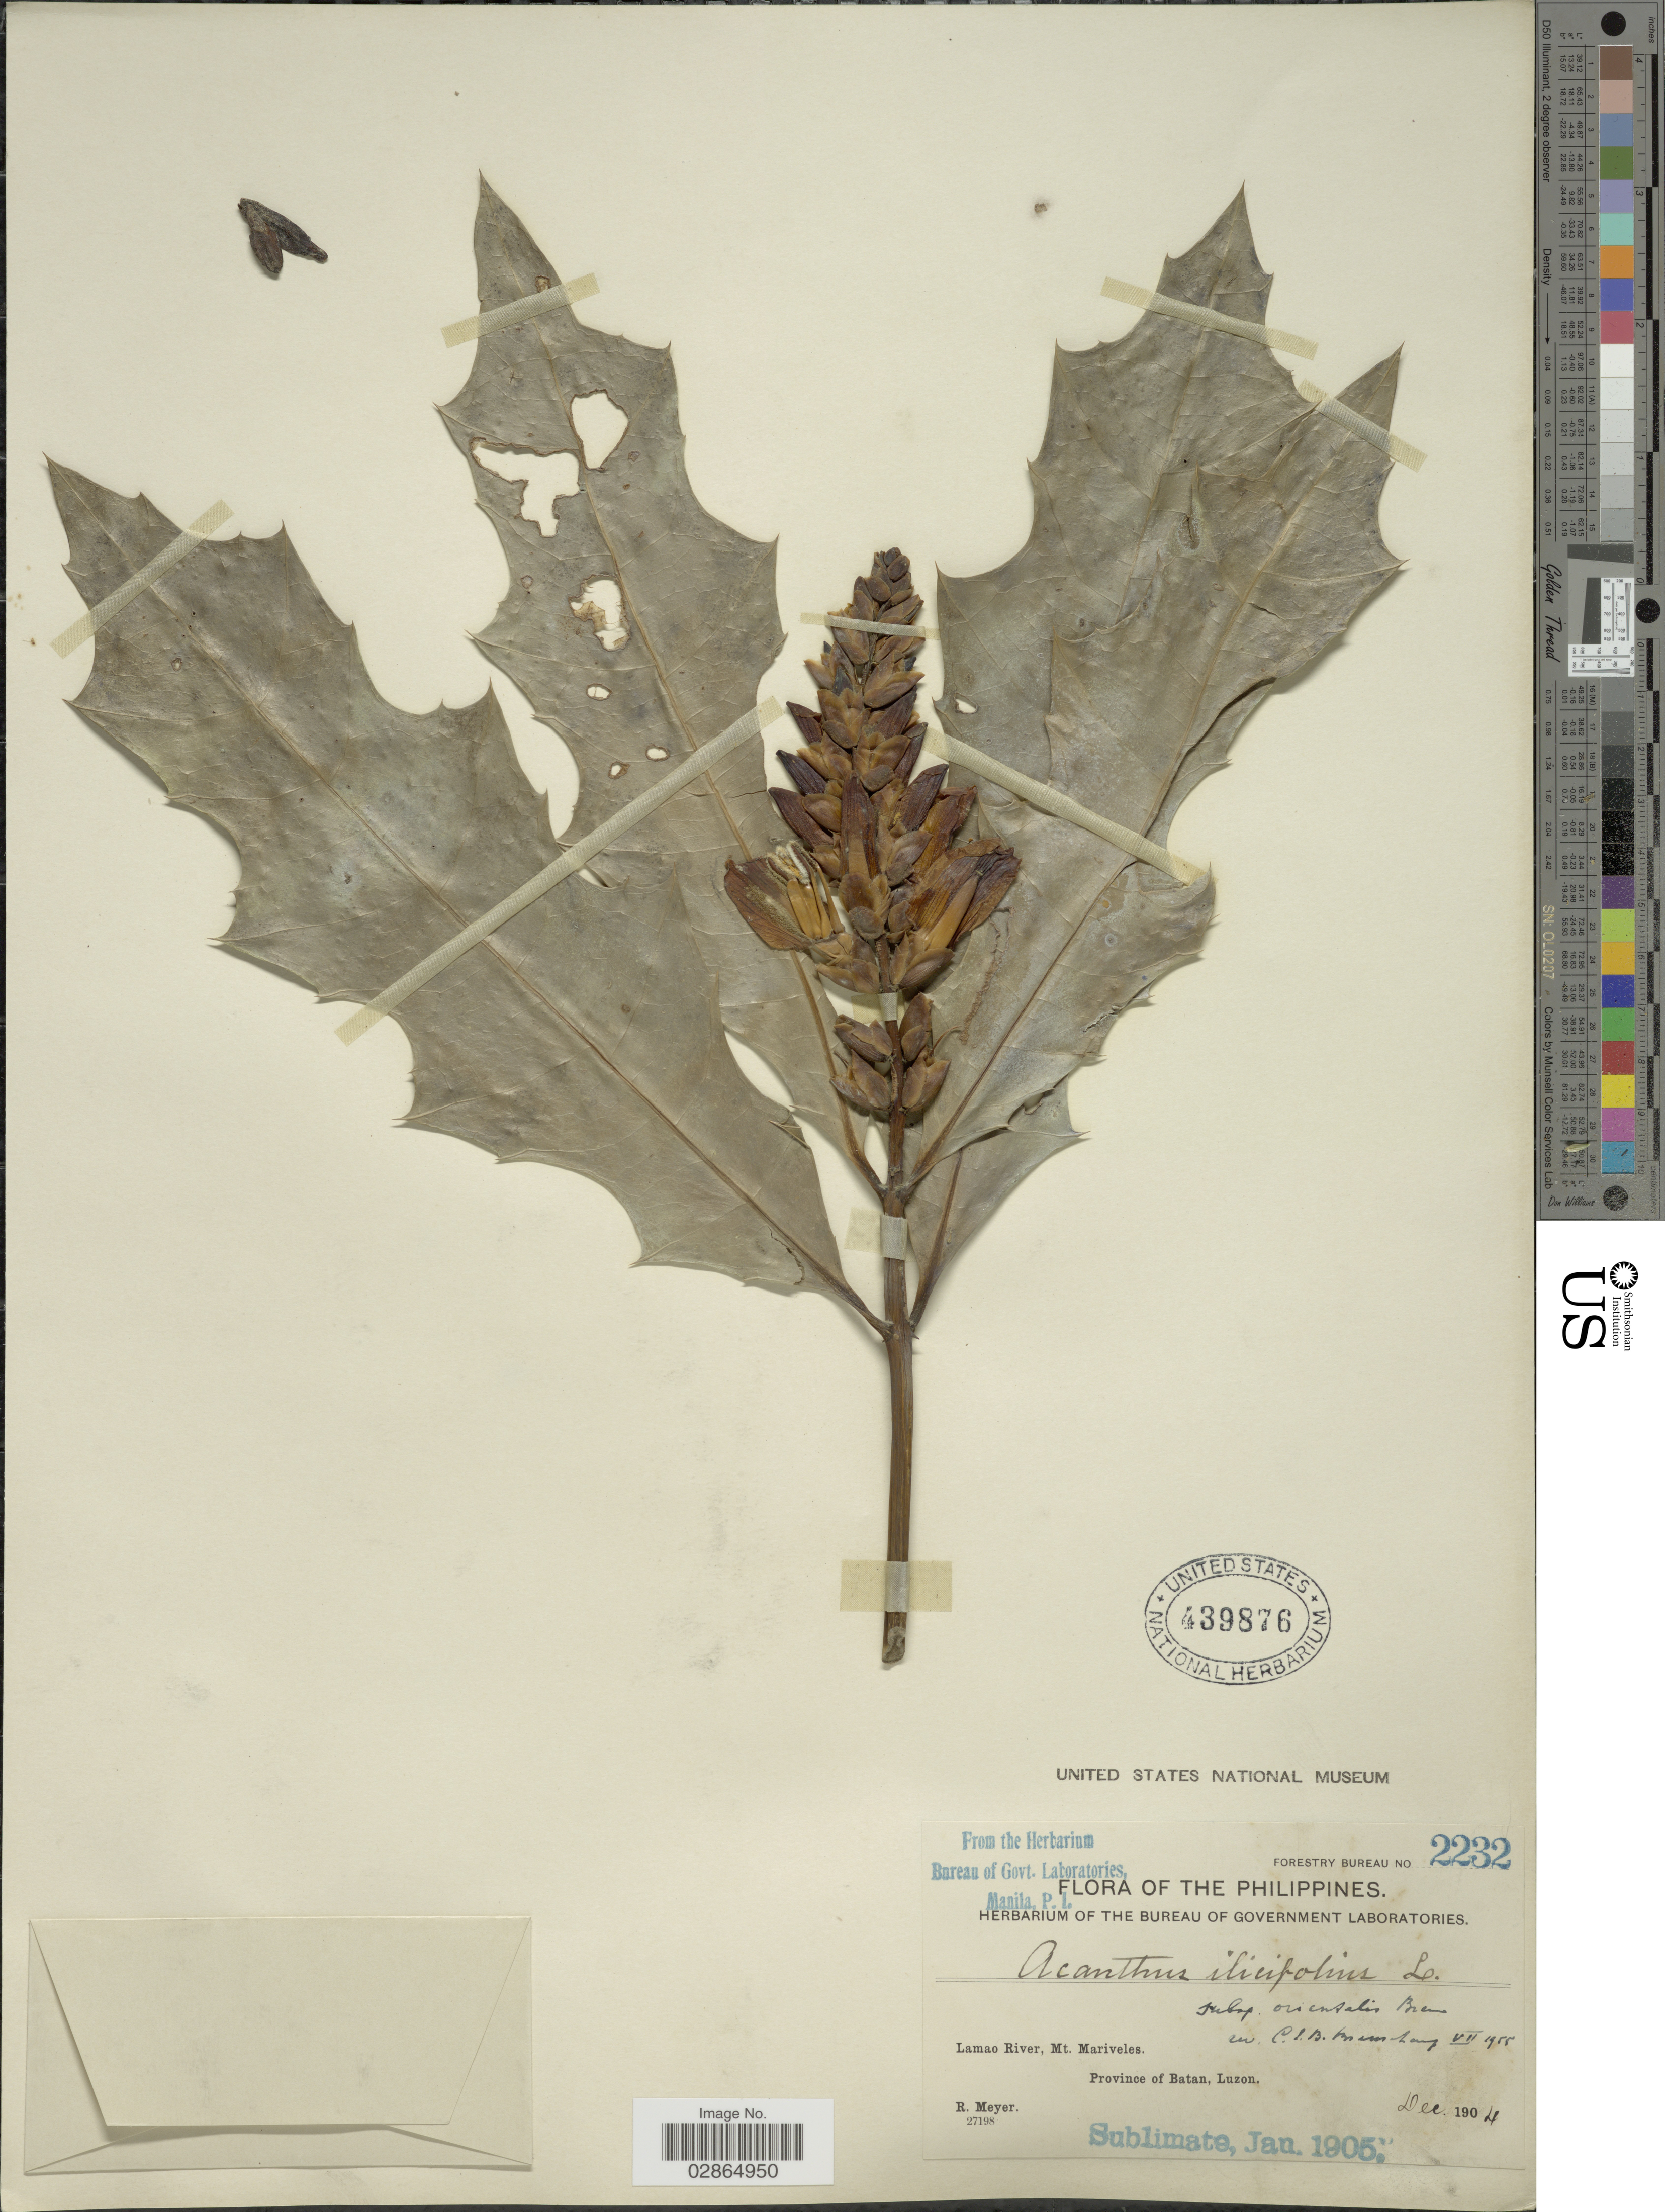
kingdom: Plantae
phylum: Tracheophyta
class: Magnoliopsida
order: Lamiales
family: Acanthaceae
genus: Acanthus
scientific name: Acanthus ilicifolius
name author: L.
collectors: R. Meyer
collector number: Forestry Bureau 2232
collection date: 1904-12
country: Philippines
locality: Lamao River, Mt. Mariveles. Province of Batan, Luzon.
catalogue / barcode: US 439876